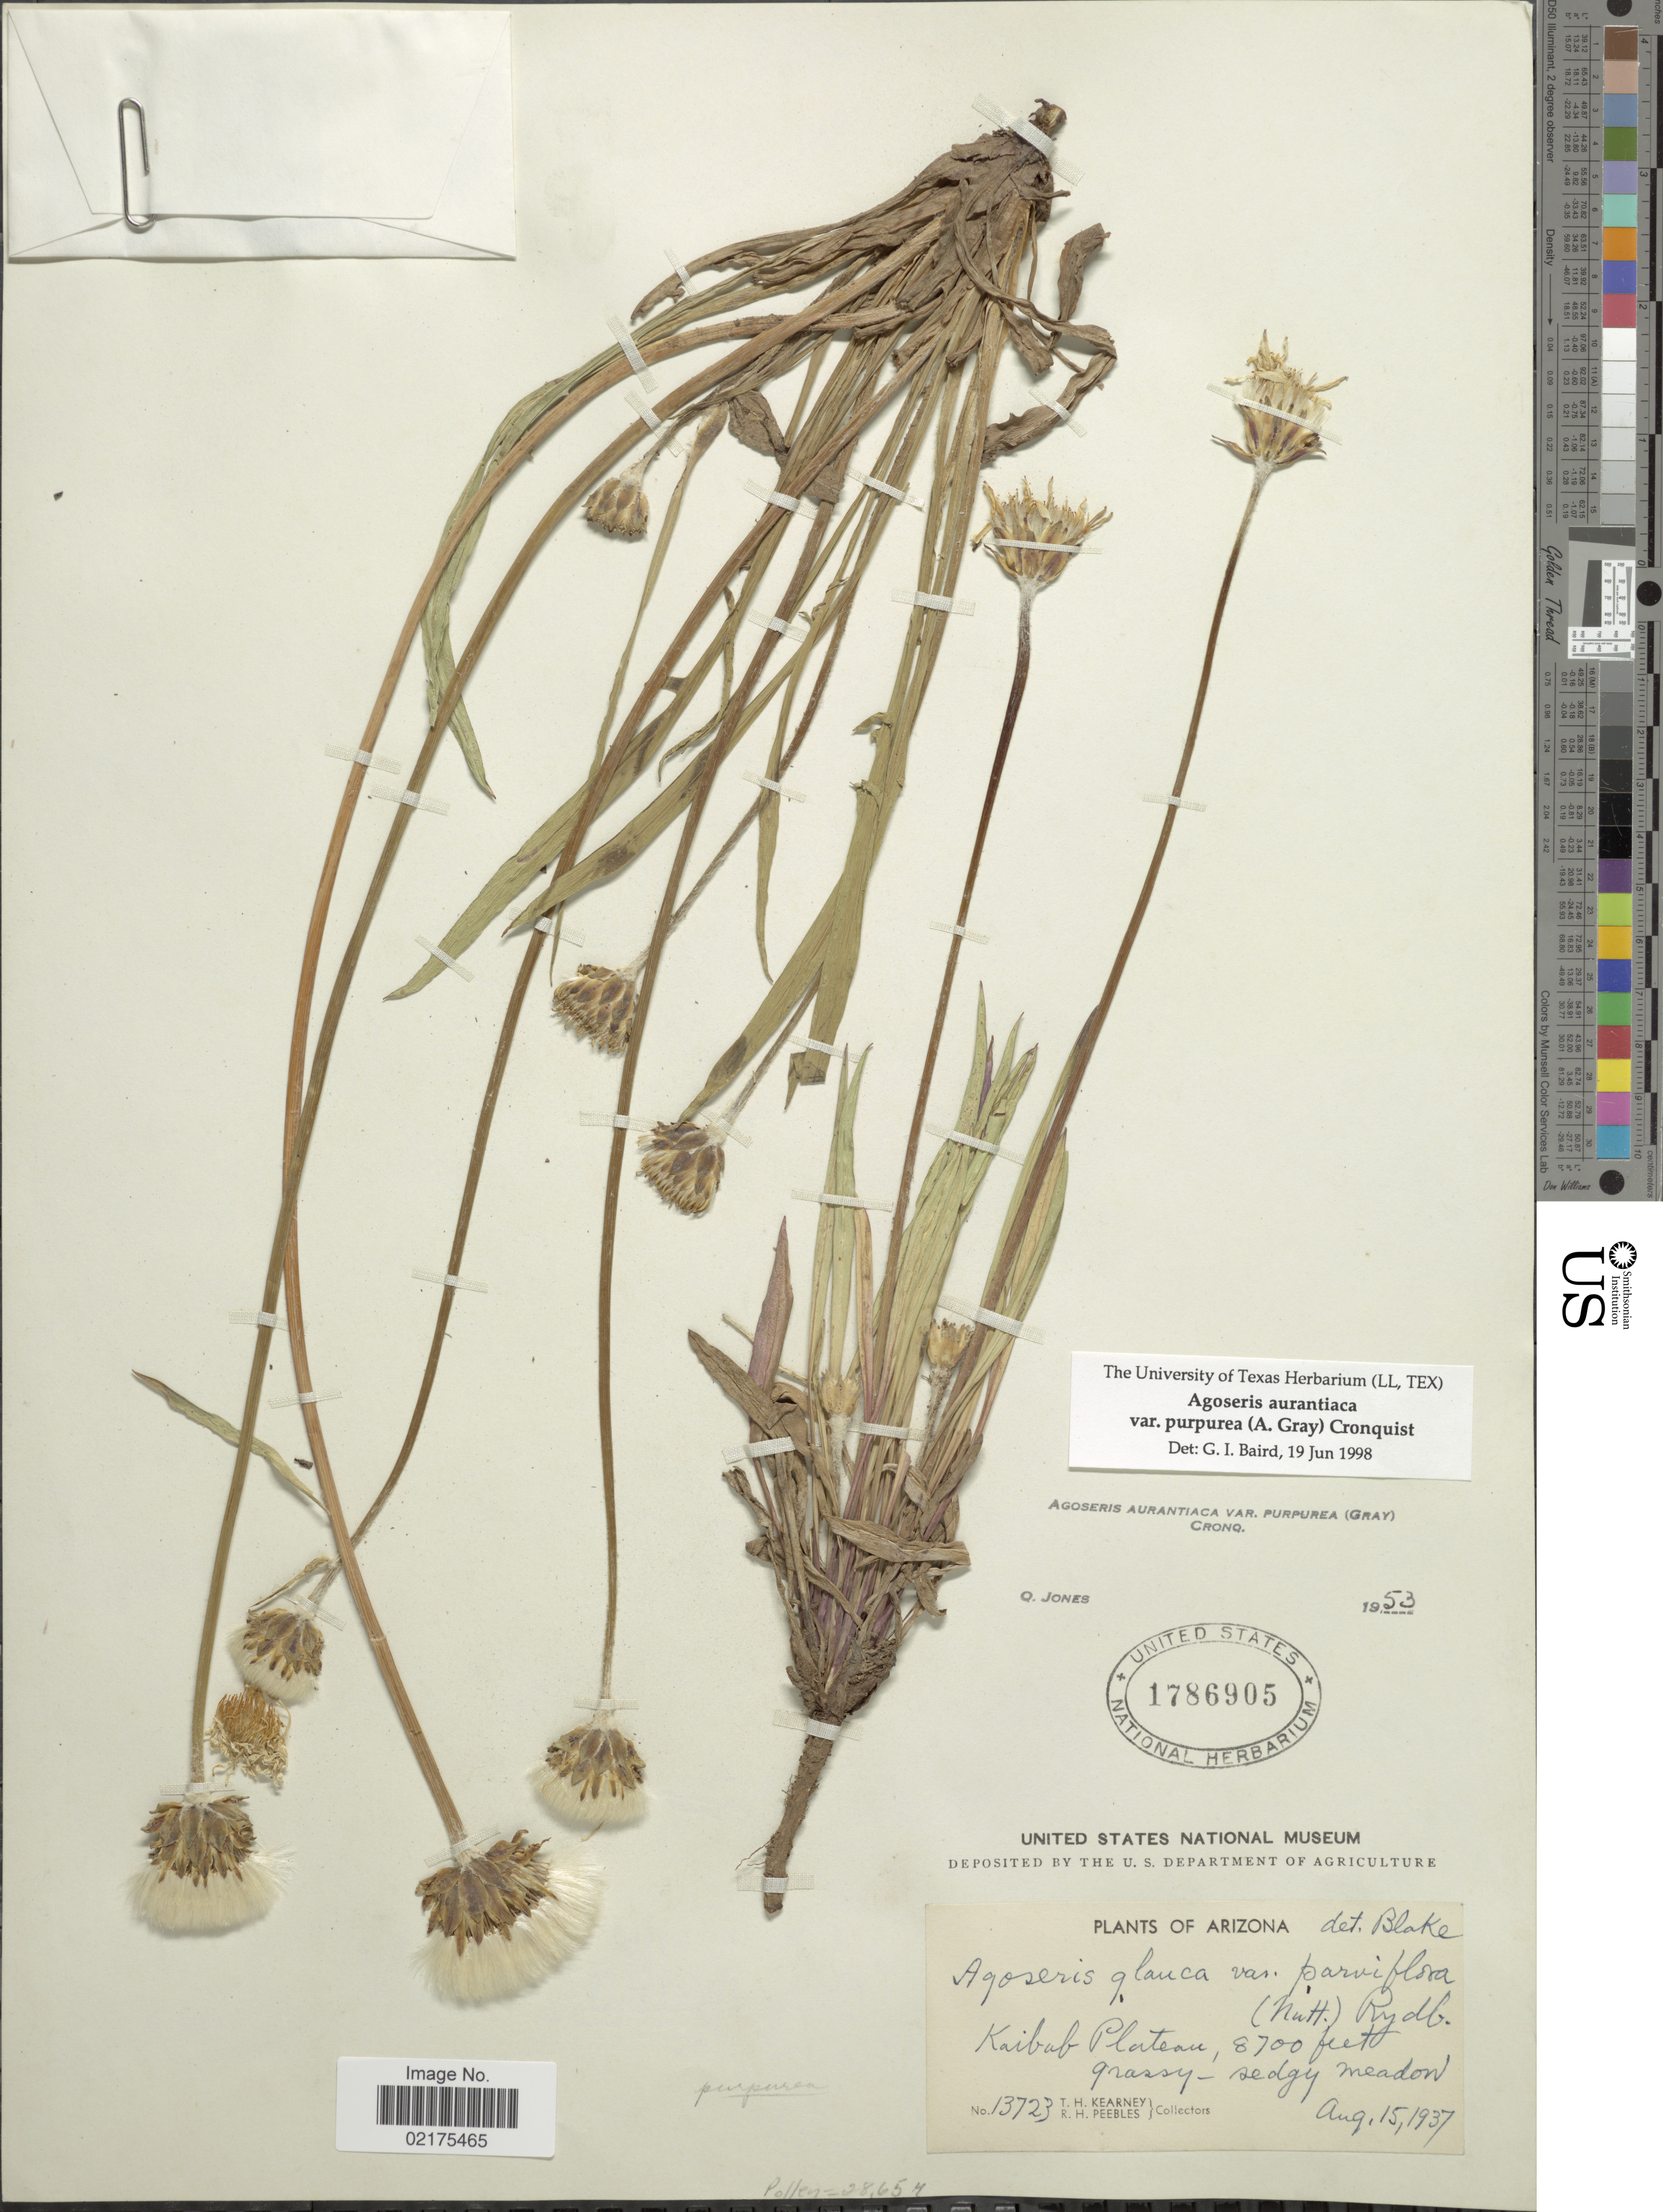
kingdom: Plantae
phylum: Tracheophyta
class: Magnoliopsida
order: Asterales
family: Asteraceae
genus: Agoseris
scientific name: Agoseris aurantiaca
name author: (Hook.) Greene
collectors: T. H. Kearney & R. H. Peebles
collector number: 13723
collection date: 1937-08-15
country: United States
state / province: Arizona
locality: Kaibab Plateau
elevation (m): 2652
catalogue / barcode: US 1786905